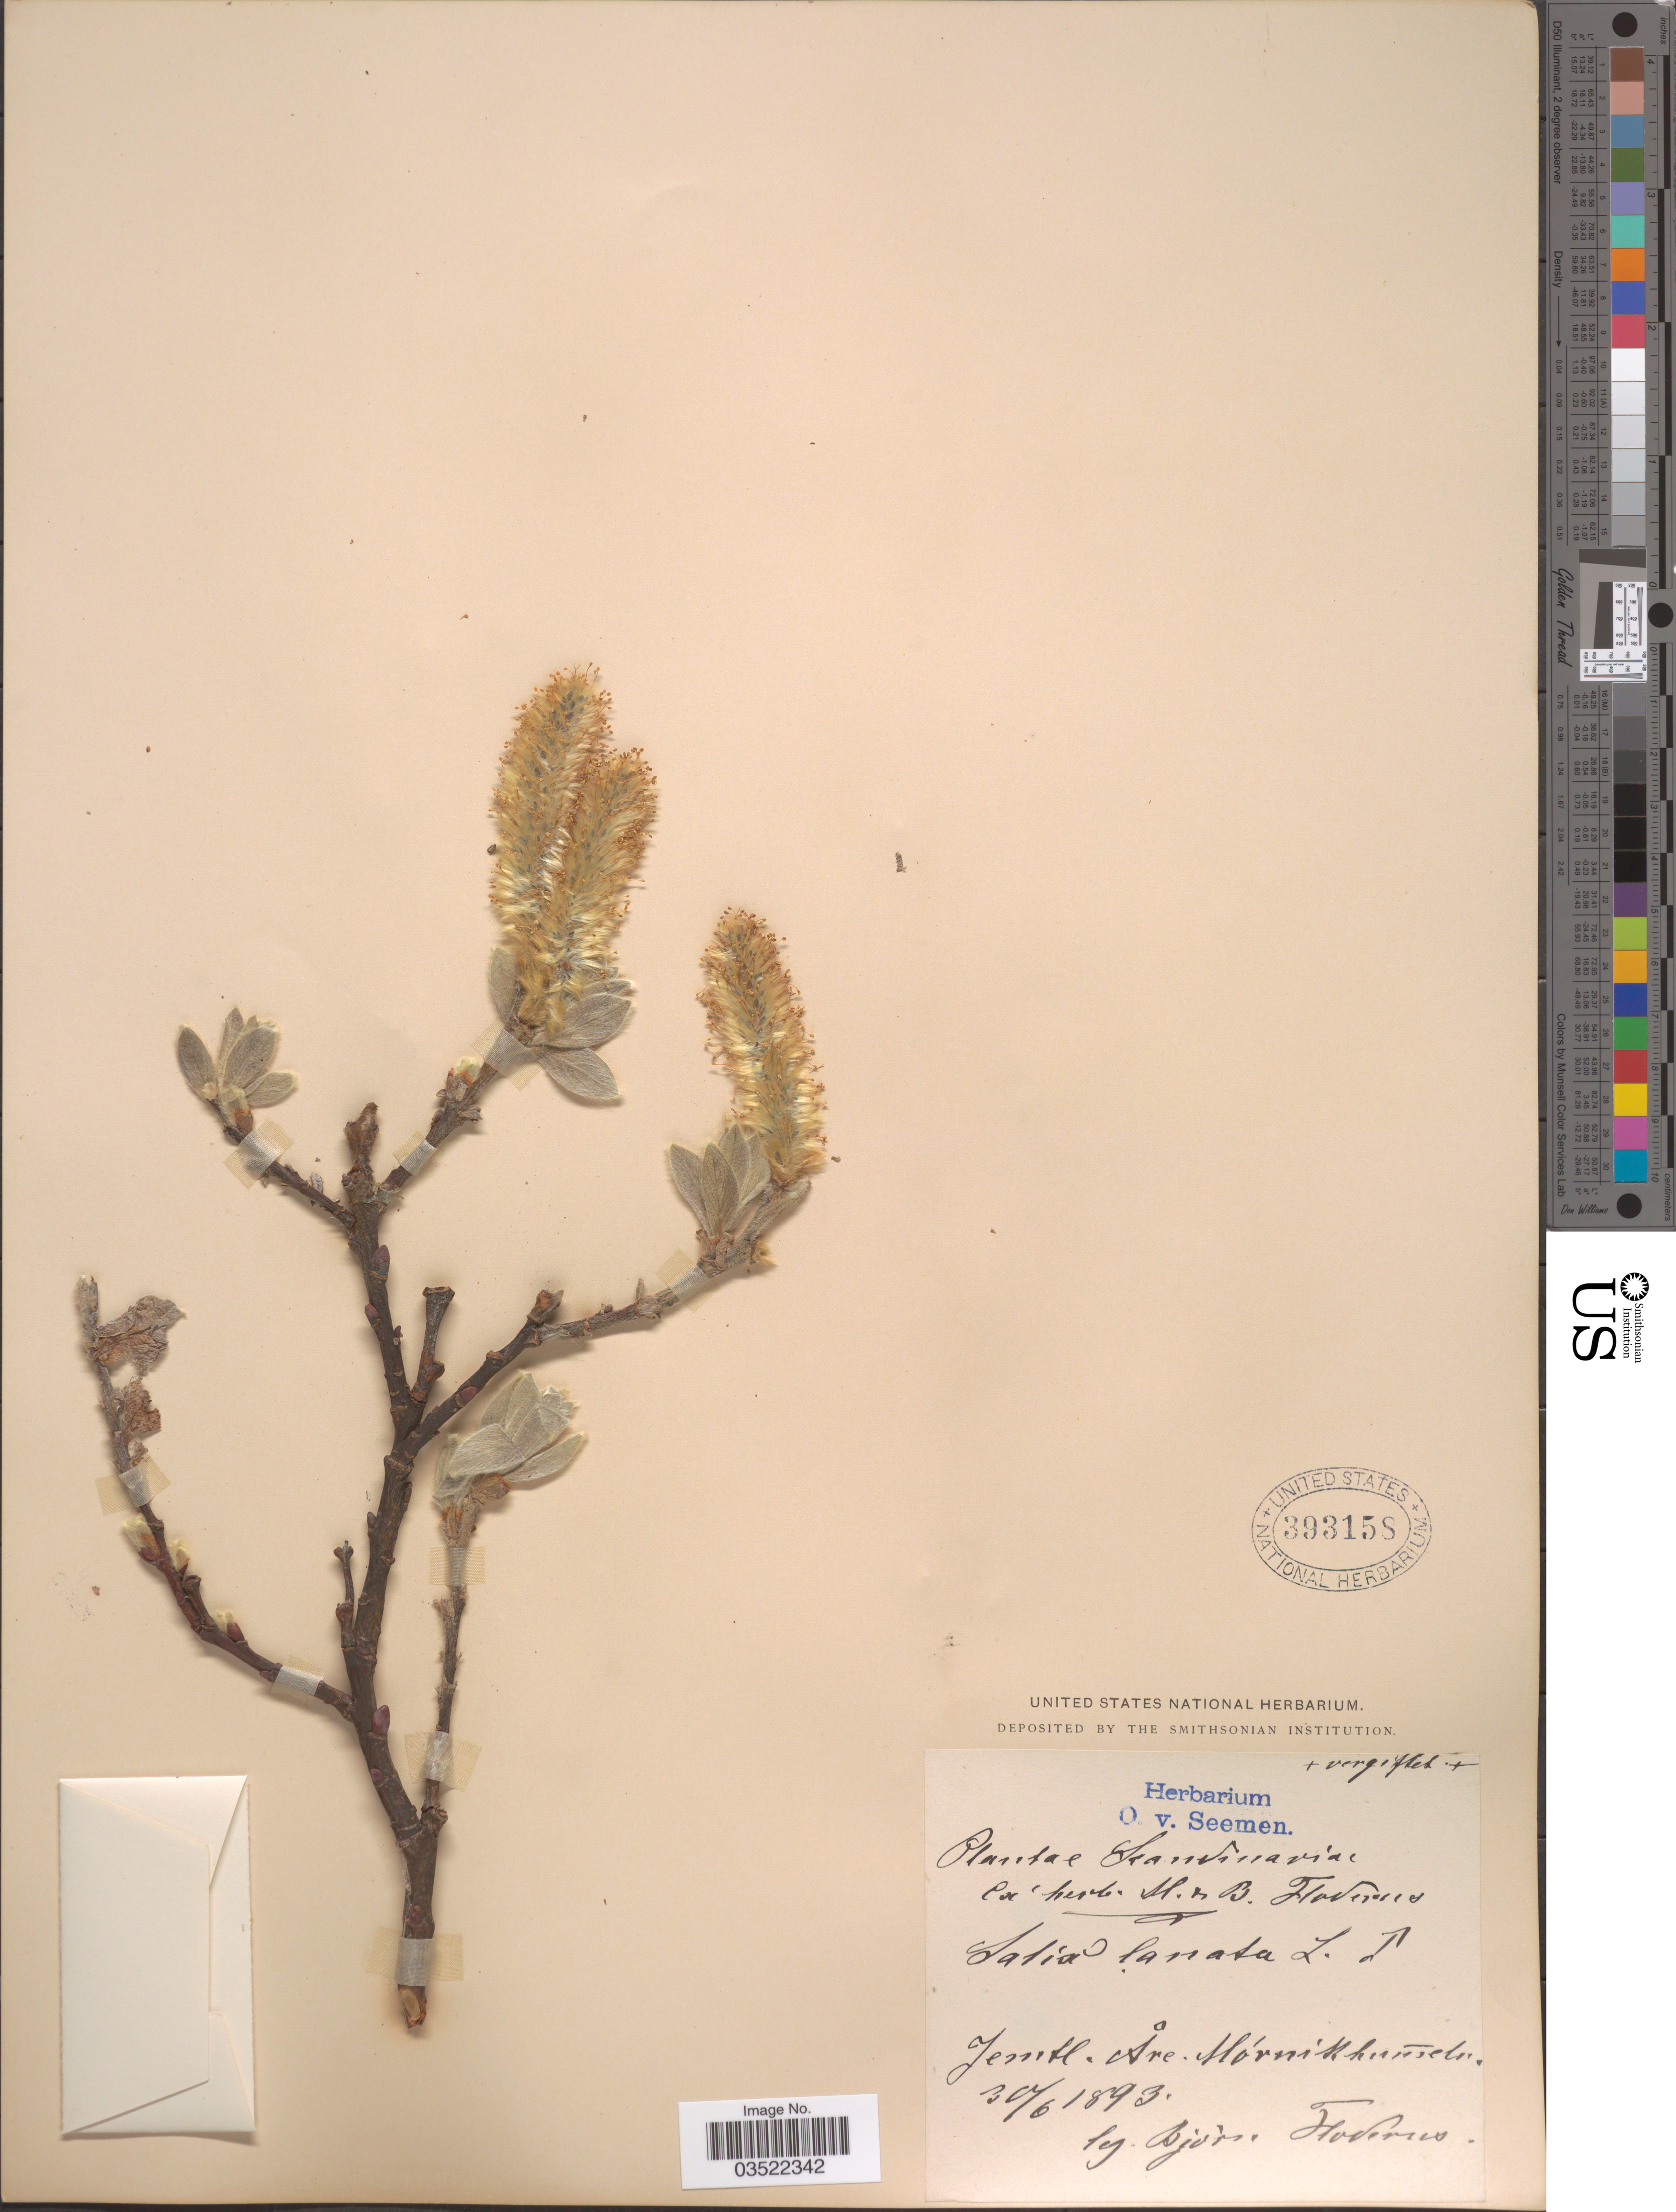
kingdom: Plantae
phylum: Tracheophyta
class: Magnoliopsida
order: Malpighiales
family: Salicaceae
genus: Salix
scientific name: Salix lanata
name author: L.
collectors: B. G. O. Floderus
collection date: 1893-06-30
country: Sweden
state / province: Jämtland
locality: Jemtl. Åre. Mörvikshummeln.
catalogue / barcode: US 393158